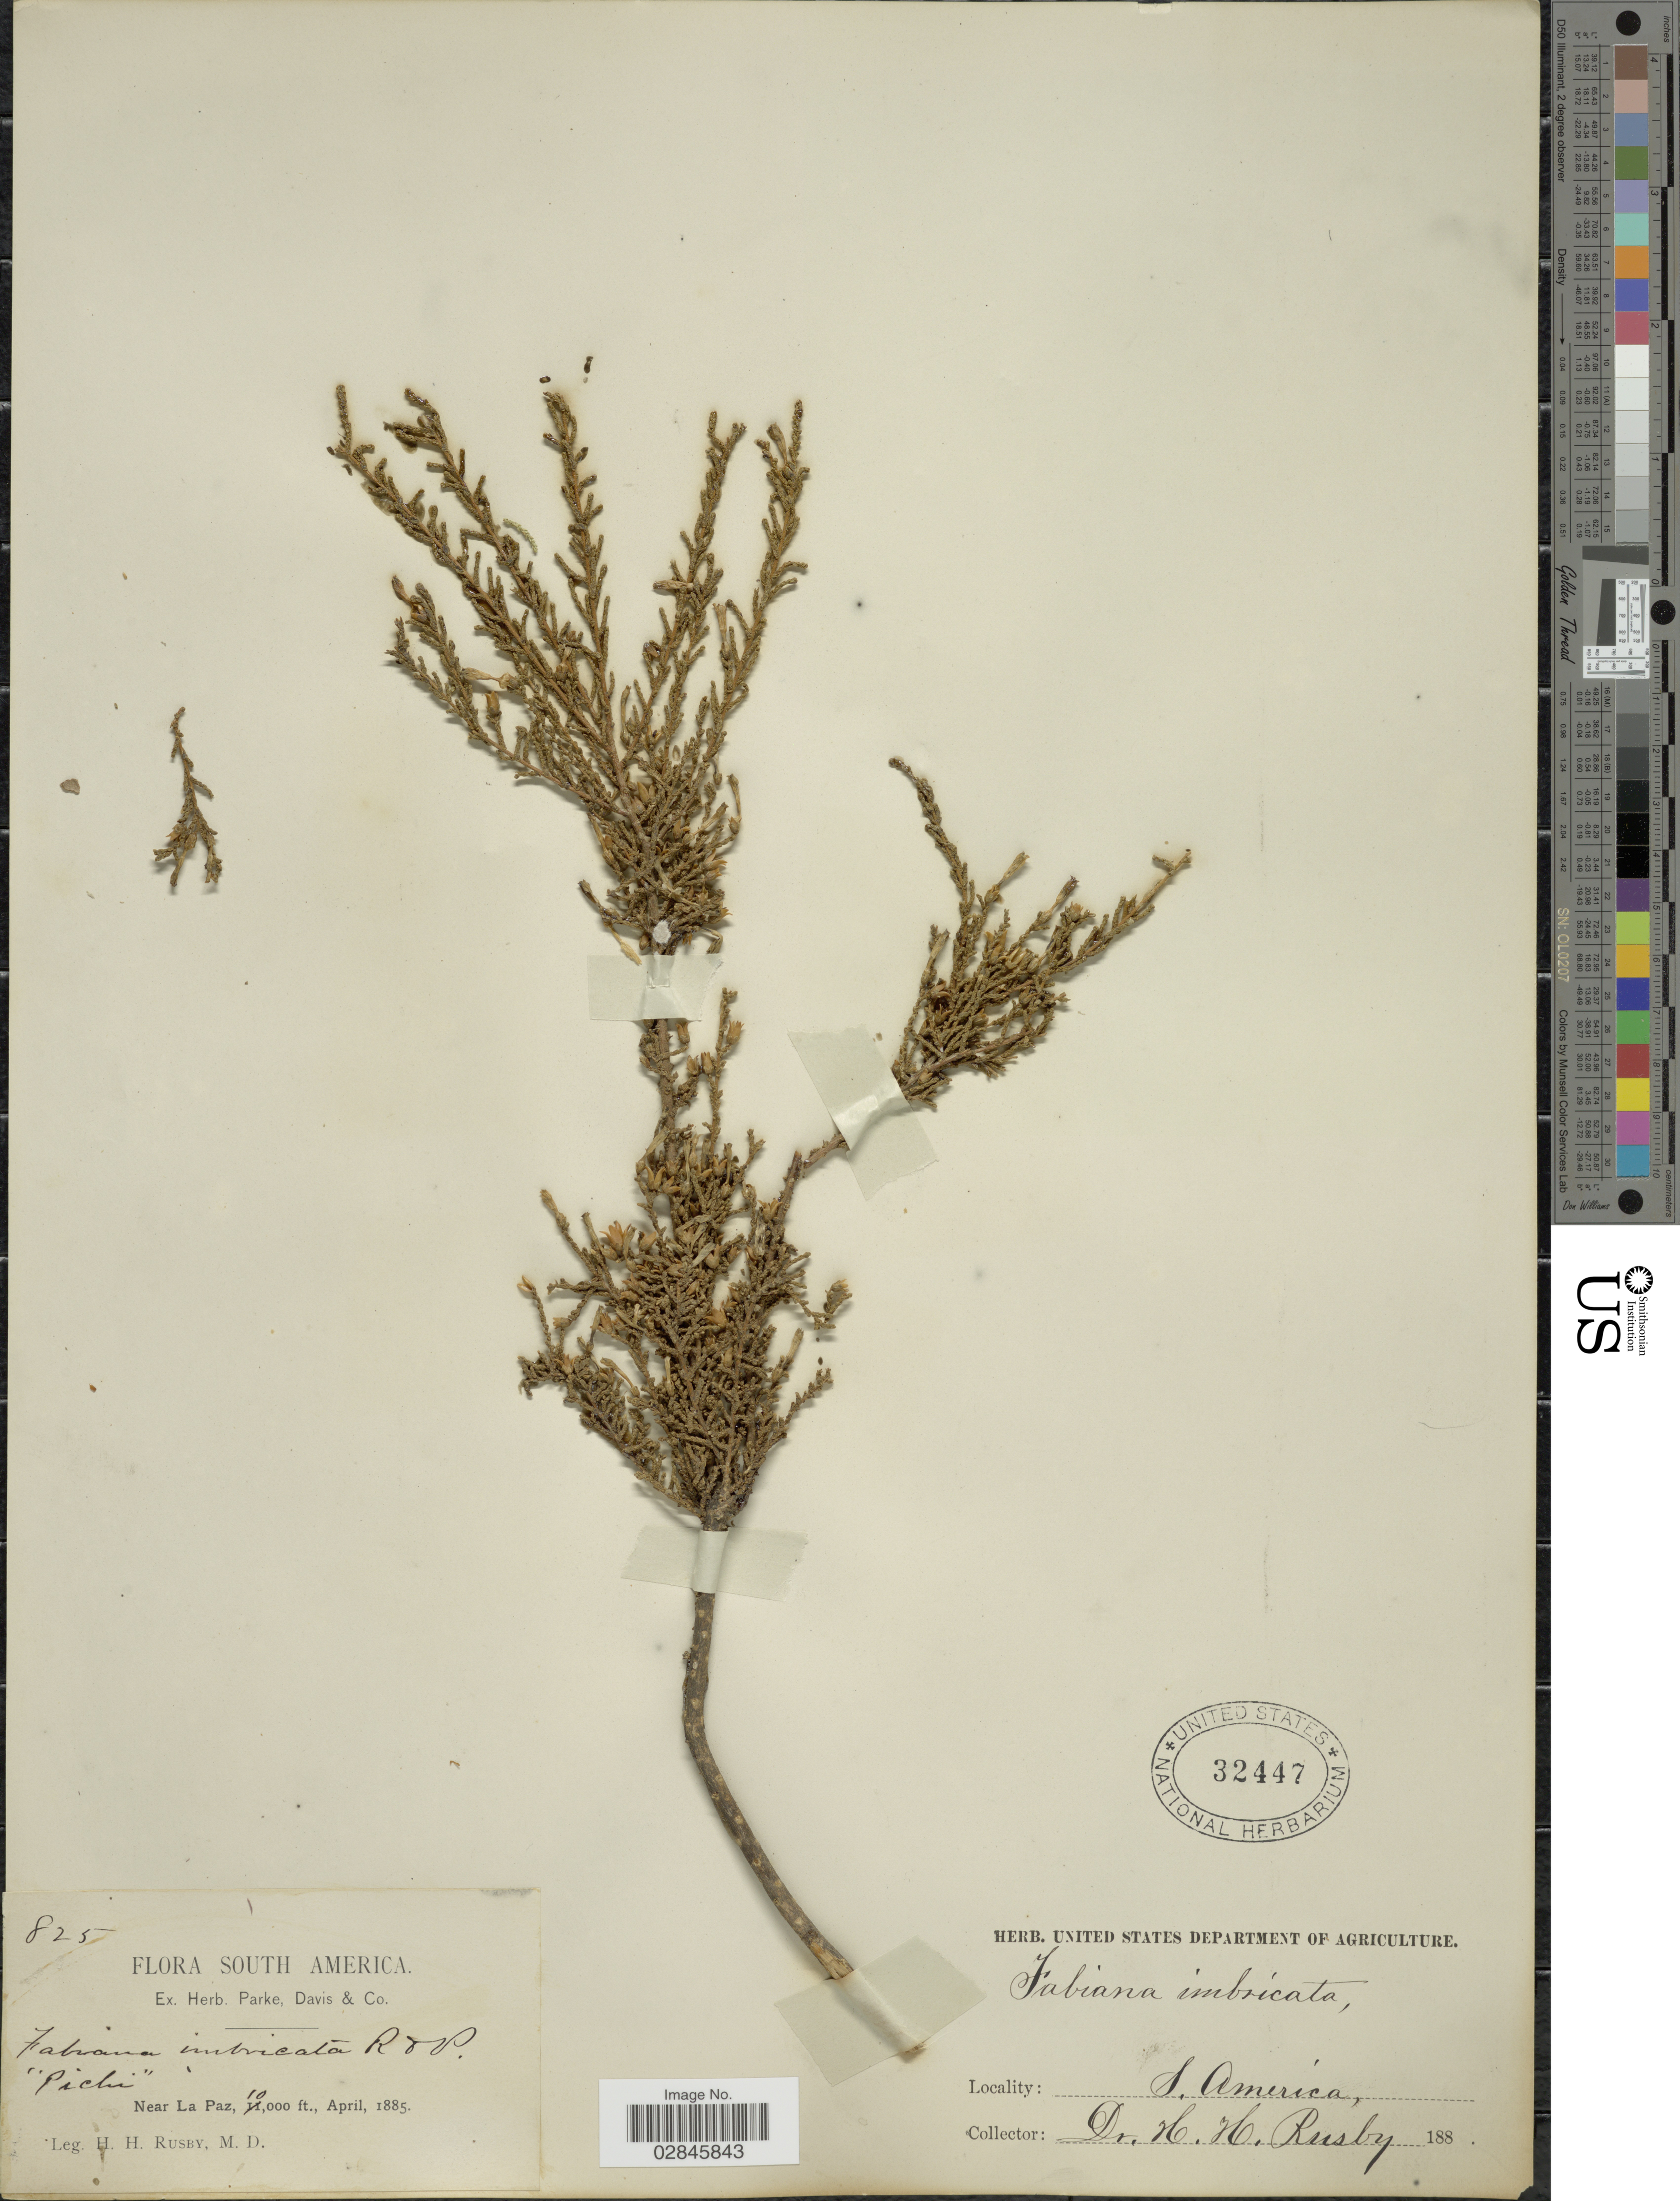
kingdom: Plantae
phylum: Tracheophyta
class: Magnoliopsida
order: Solanales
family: Solanaceae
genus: Fabiana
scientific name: Fabiana imbricata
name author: Ruiz & Pav.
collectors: H. H. Rusby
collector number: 825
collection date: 1885-04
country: Bolivia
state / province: La Paz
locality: Near La Paz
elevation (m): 3048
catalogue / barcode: US 32447